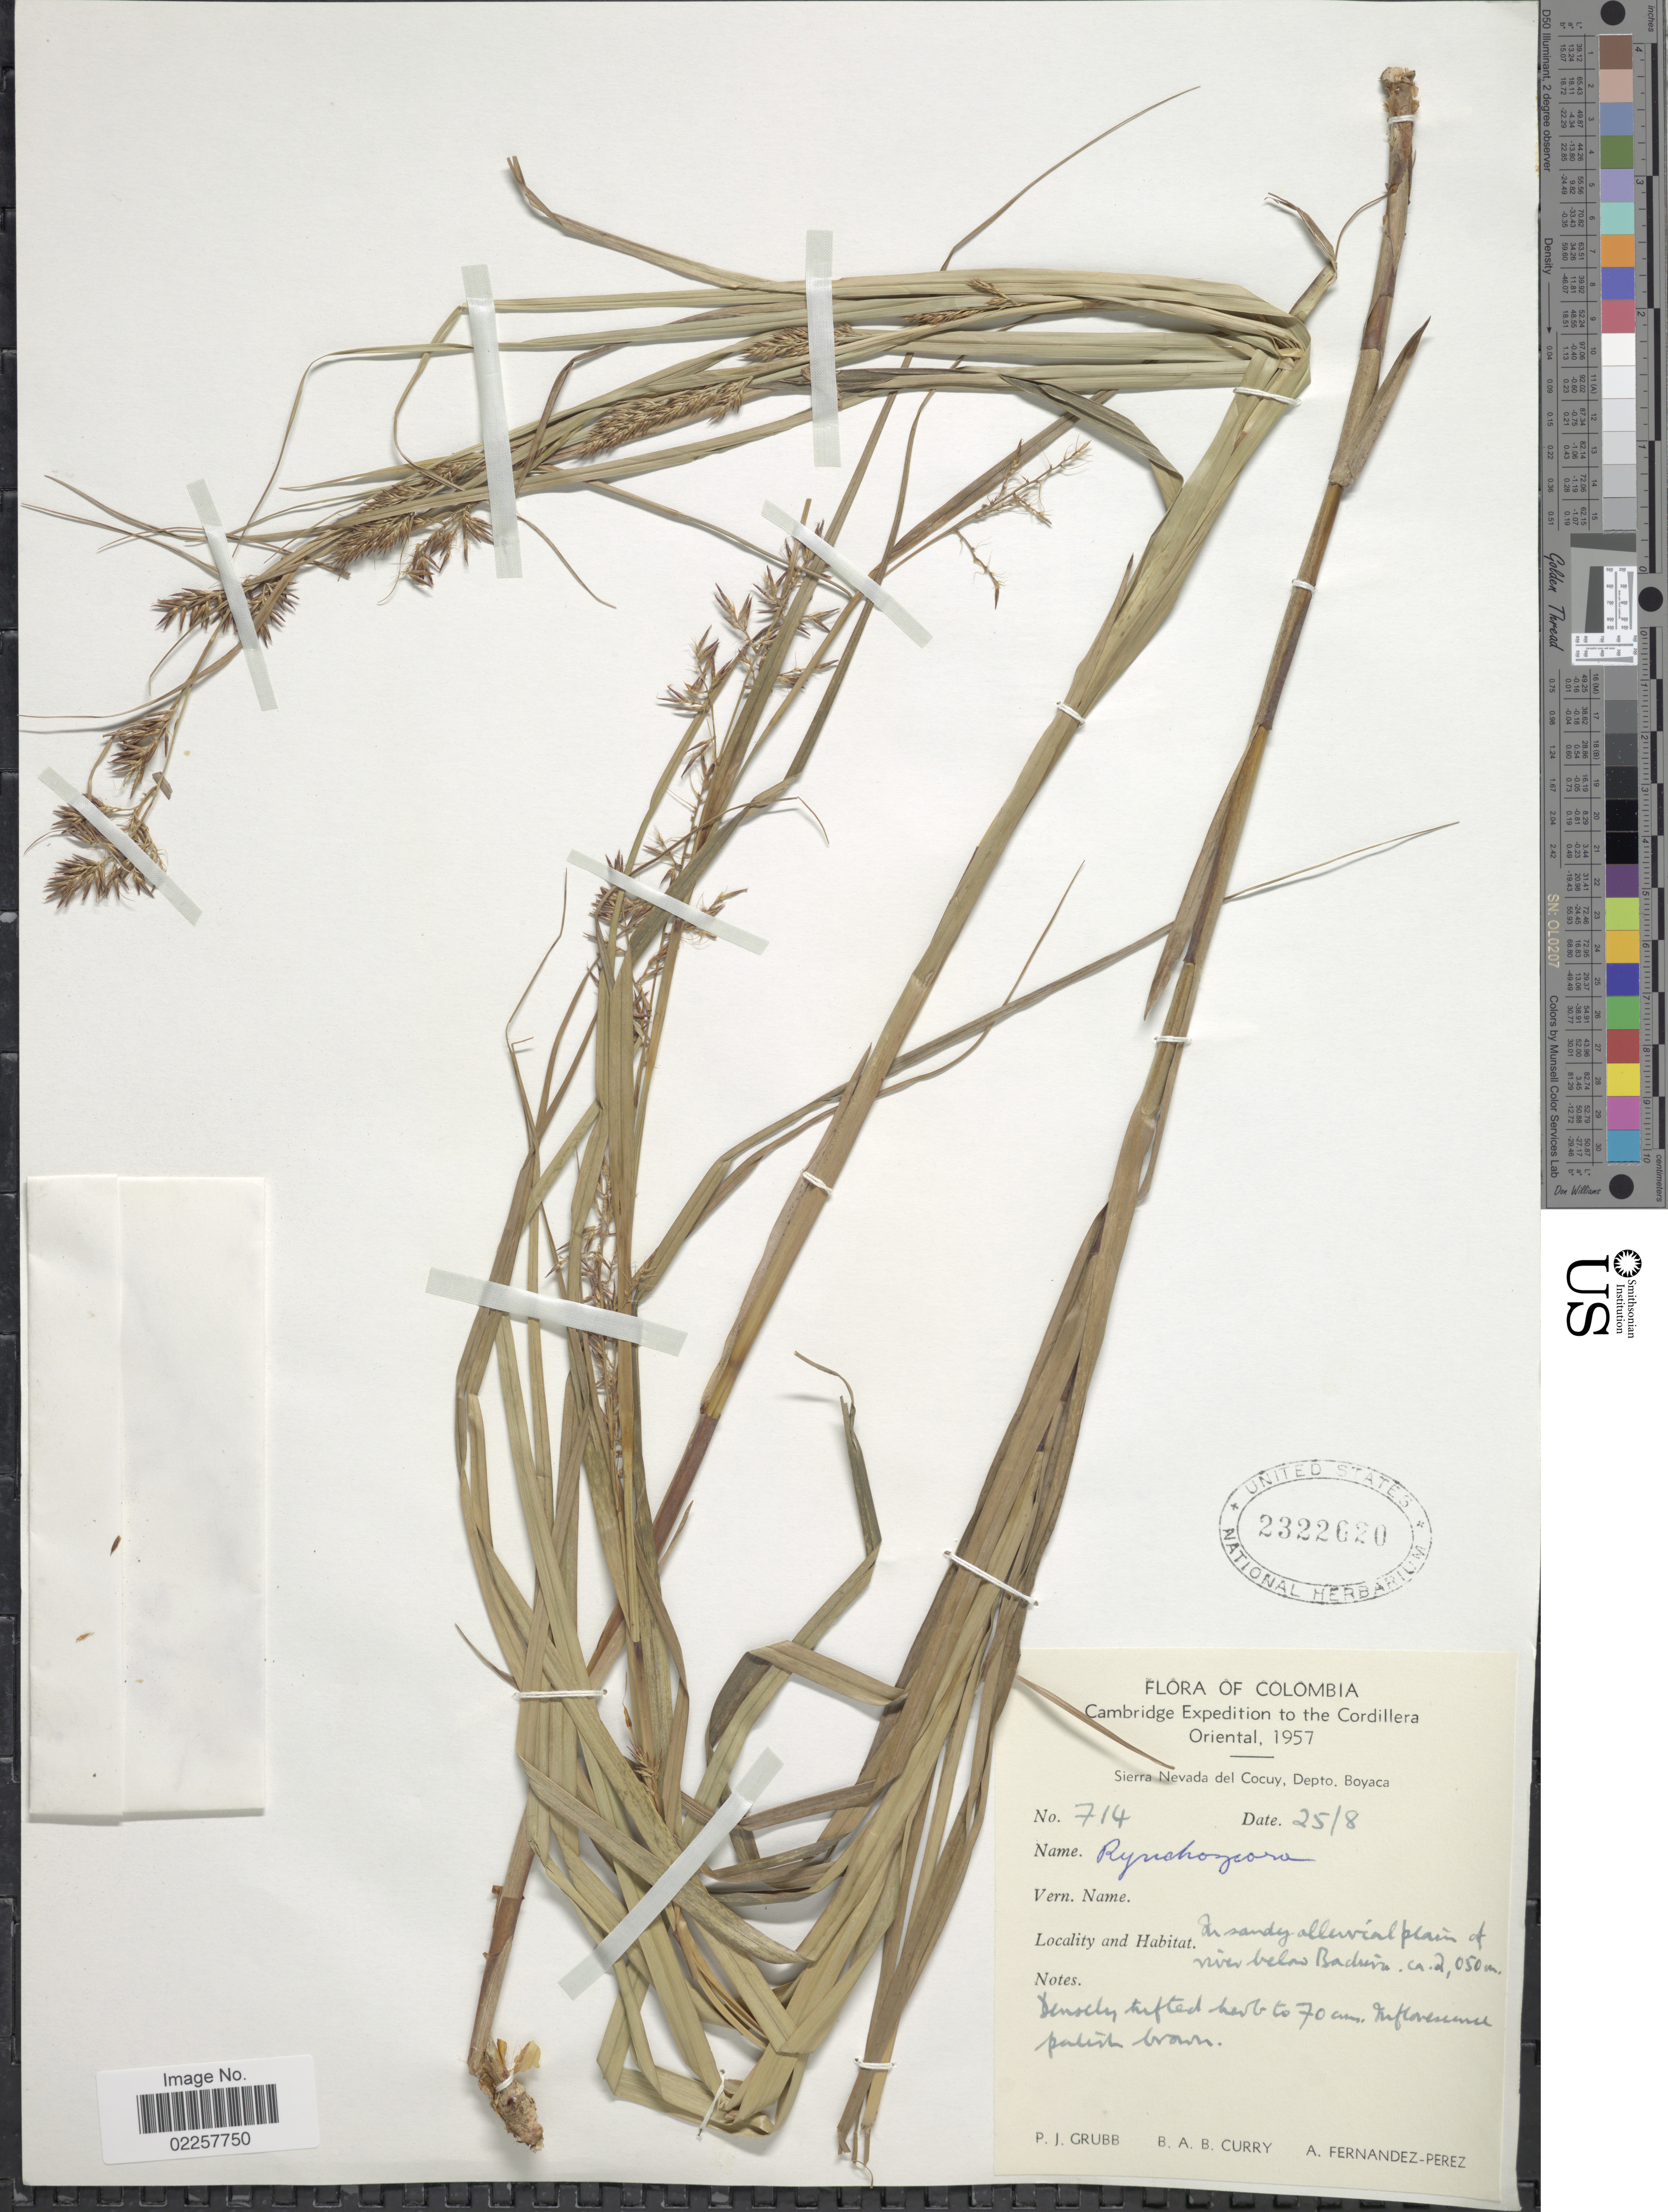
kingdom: Plantae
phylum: Tracheophyta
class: Liliopsida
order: Poales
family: Cyperaceae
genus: Rhynchospora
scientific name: Rhynchospora sp.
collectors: P. J. Grubb, B. Curry & A. Fernández-Pérez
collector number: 714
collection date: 1957-08-25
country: Colombia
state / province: Boyacá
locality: Cambridge Expedition to the Cordillera Oriental, Sierra Nevada del Cocuy, in sandy alluvial plain of river below Bachira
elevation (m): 2050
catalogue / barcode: US 2322620